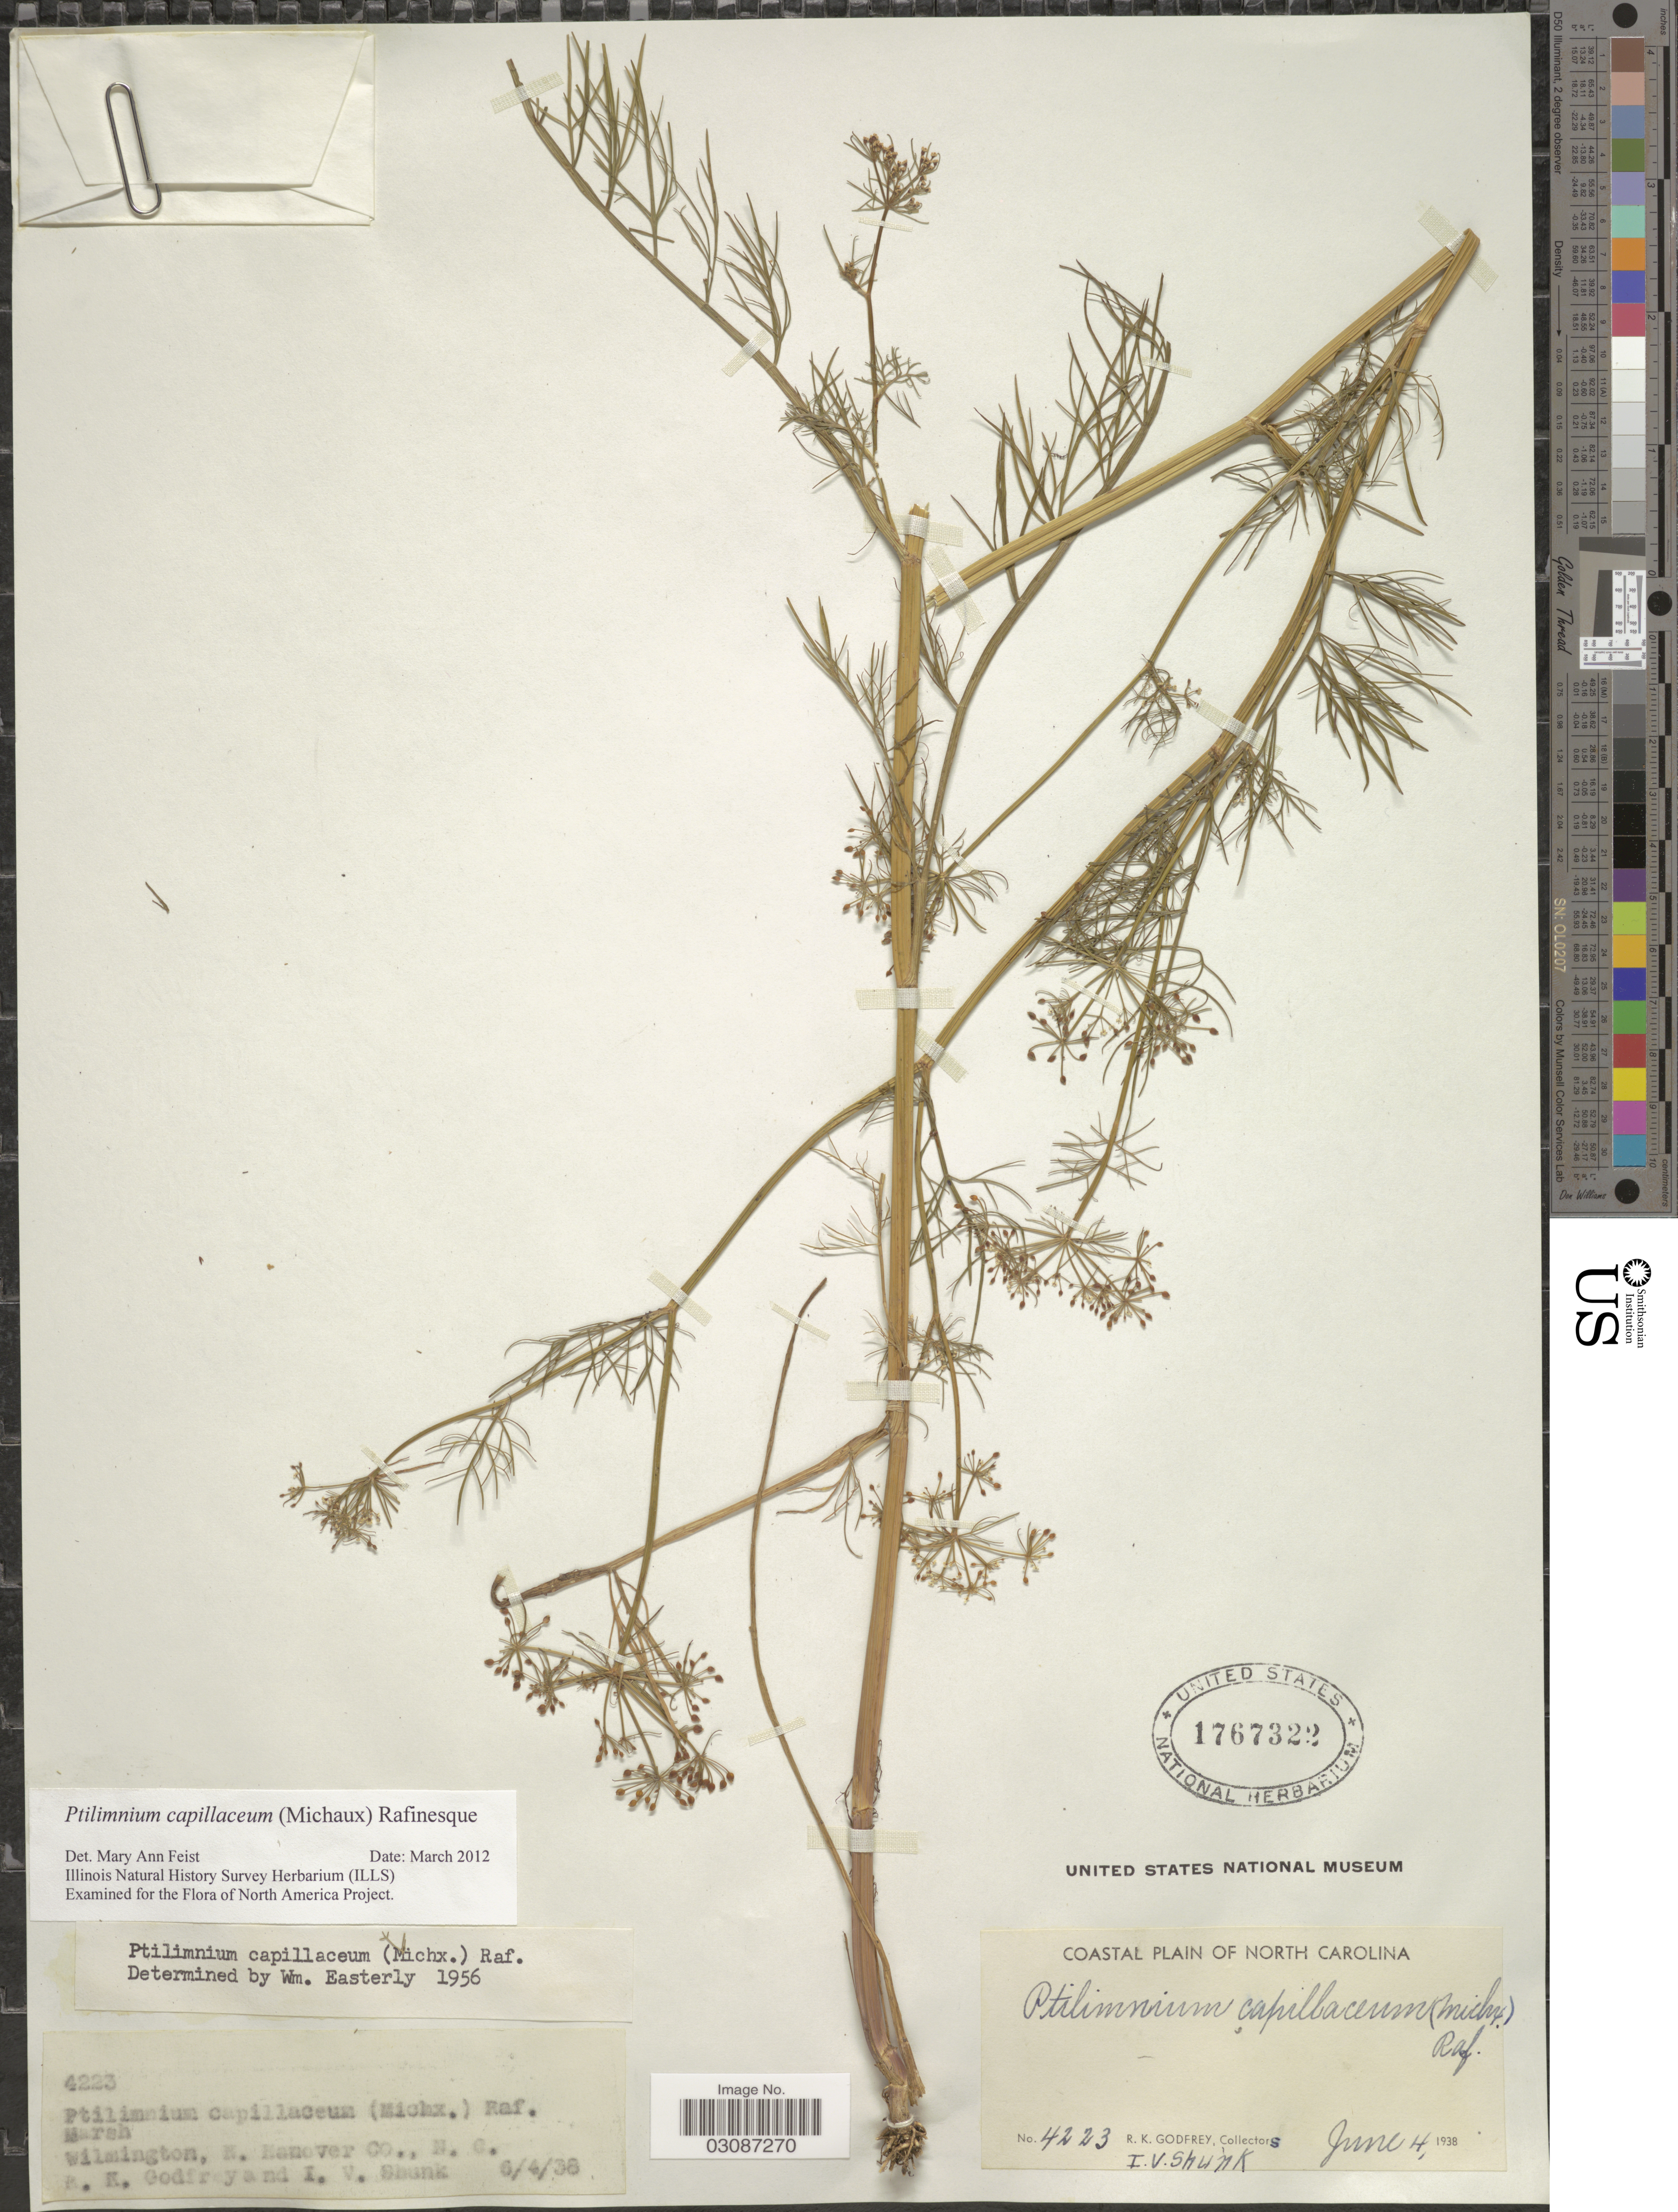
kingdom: Plantae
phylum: Tracheophyta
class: Magnoliopsida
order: Apiales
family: Apiaceae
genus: Ptilimnium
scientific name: Ptilimnium capillaceum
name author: (Michx.) Raf.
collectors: R. K. Godfrey & I. Shunk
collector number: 4223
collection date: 1938-06-04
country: United States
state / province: North Carolina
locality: Costal Plain of North Carolina, Wilmington, N. Hanover Co.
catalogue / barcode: US 1767322